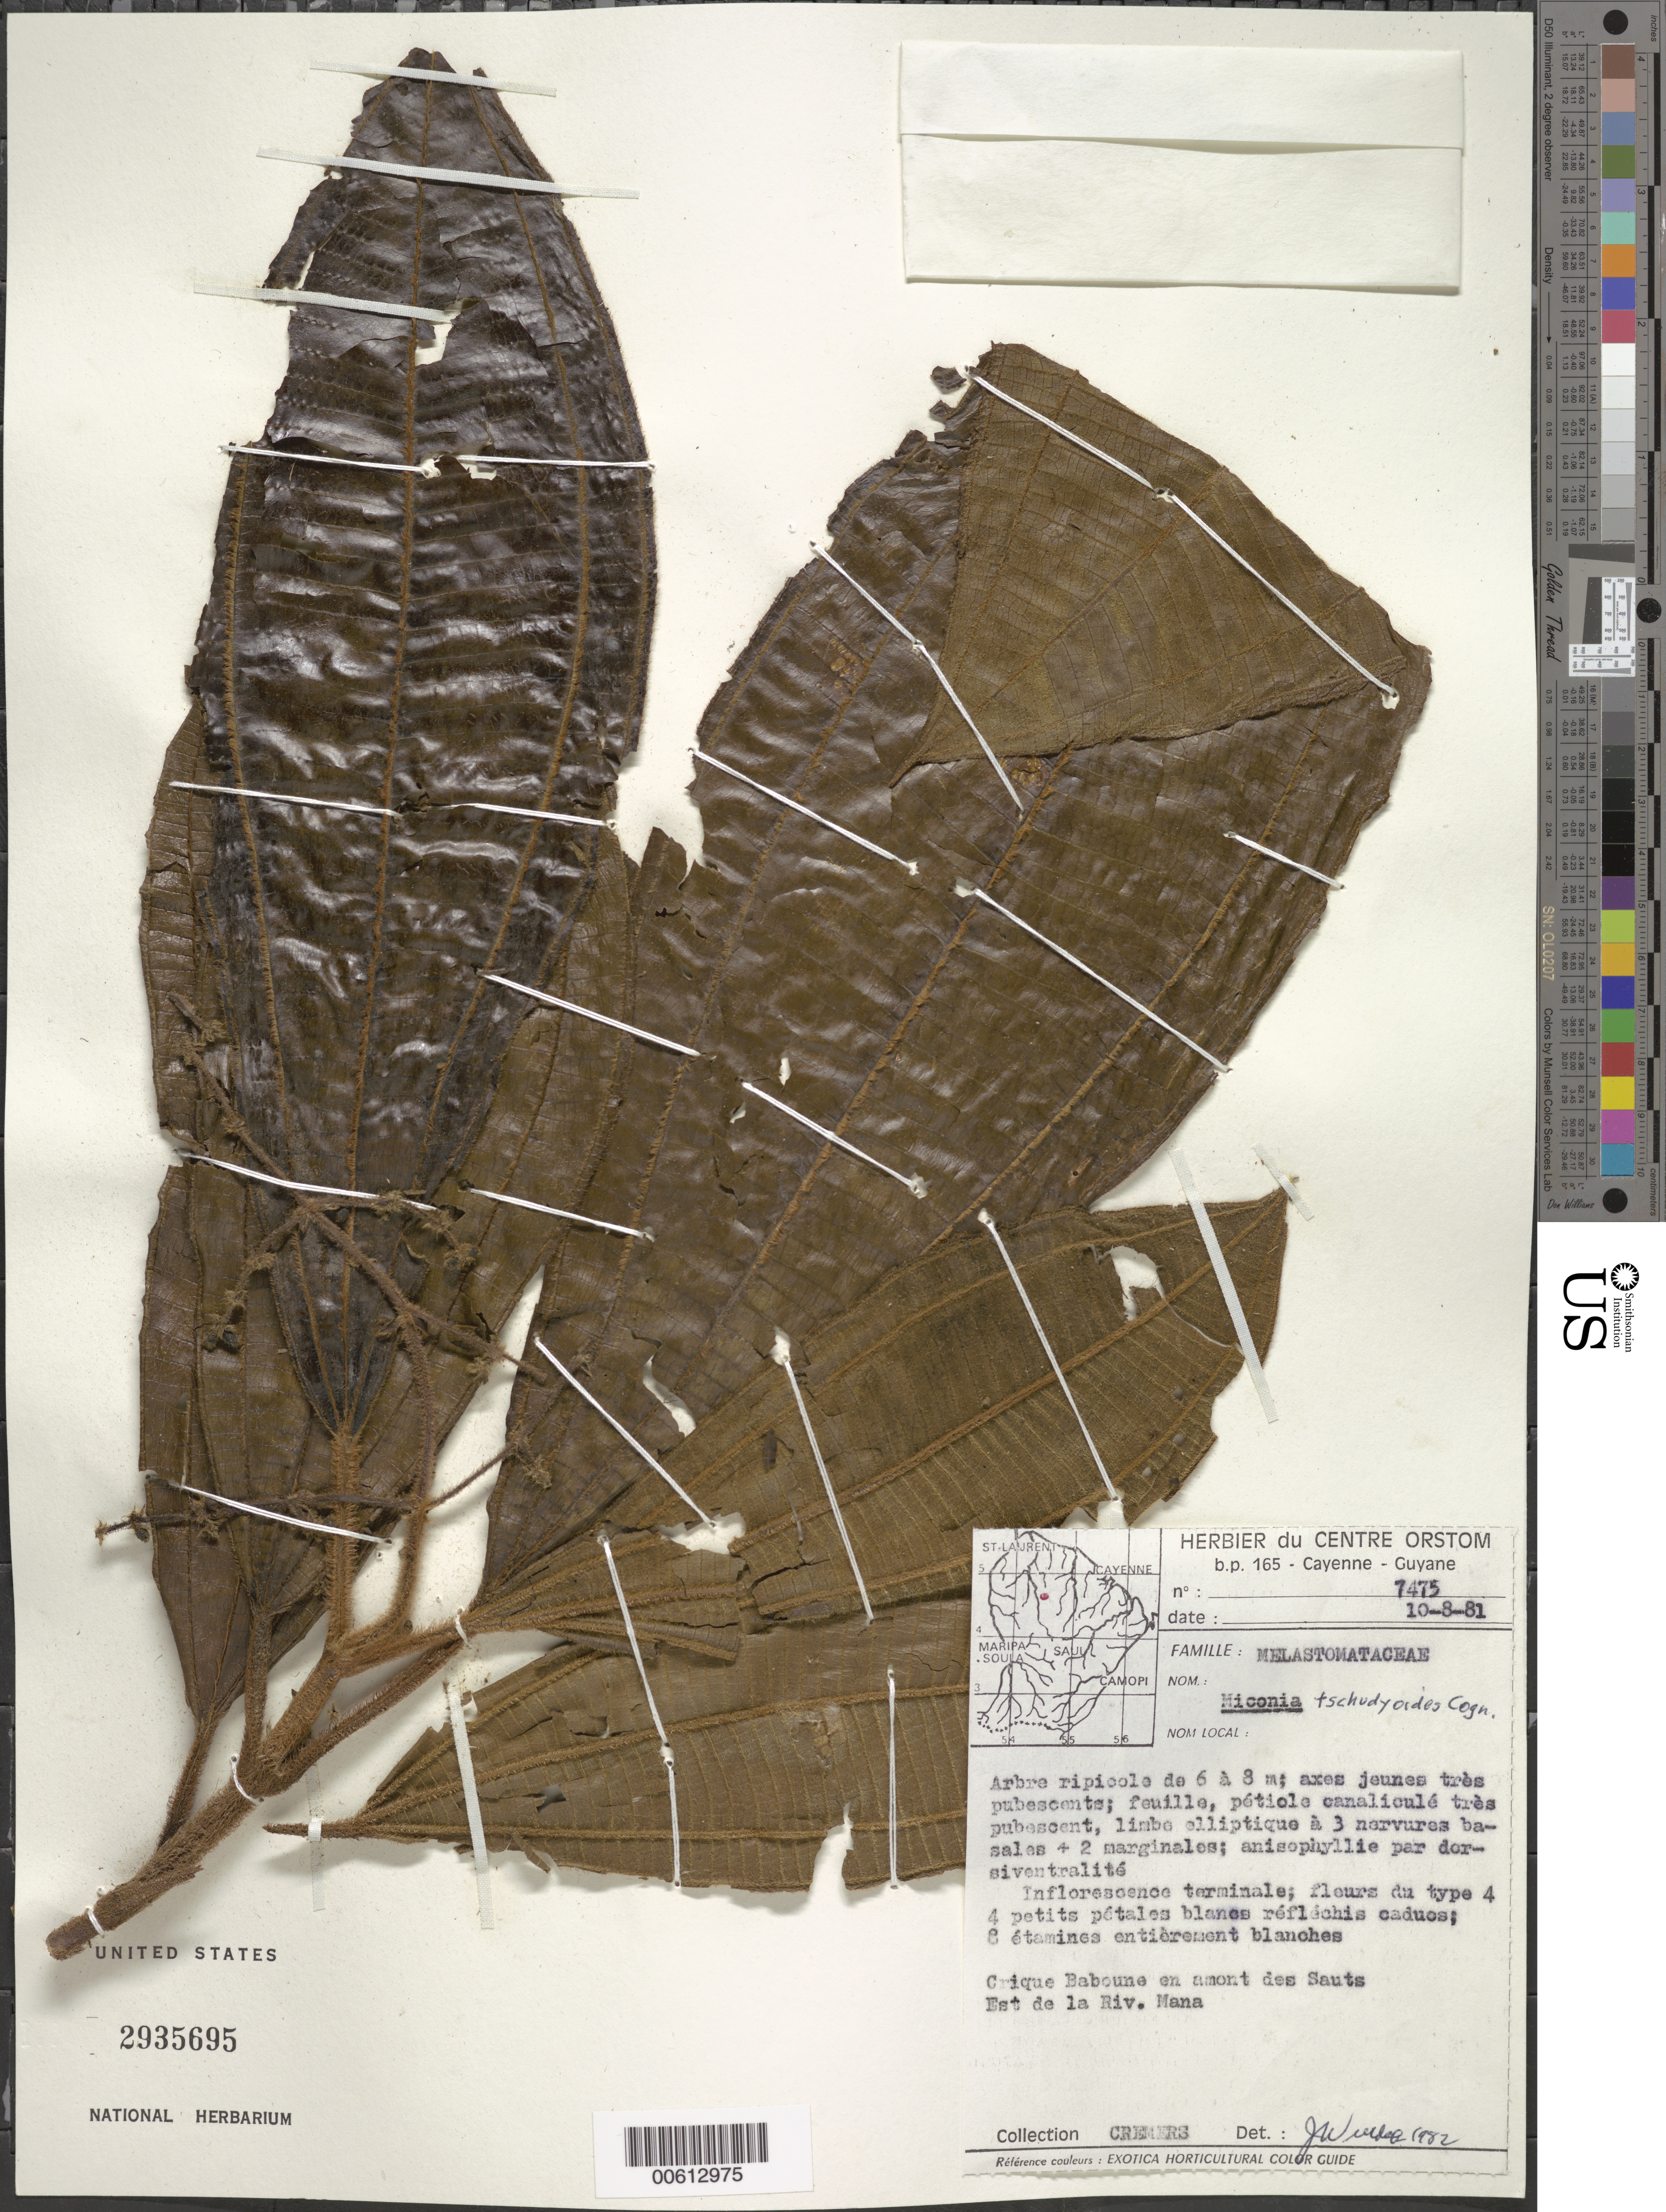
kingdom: Plantae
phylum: Tracheophyta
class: Magnoliopsida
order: Myrtales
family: Melastomataceae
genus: Miconia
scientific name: Miconia tschudyoides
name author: Cogn.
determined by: Wurdack, John J., (US), US (UNITED STATES)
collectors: G. Cremers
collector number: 7475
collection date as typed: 10-Aug-81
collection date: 1981-08-10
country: French Guiana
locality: Crique Baboune, en amont des sauts, afluent à l'est de la Riv. Mana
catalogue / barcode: US 2935695